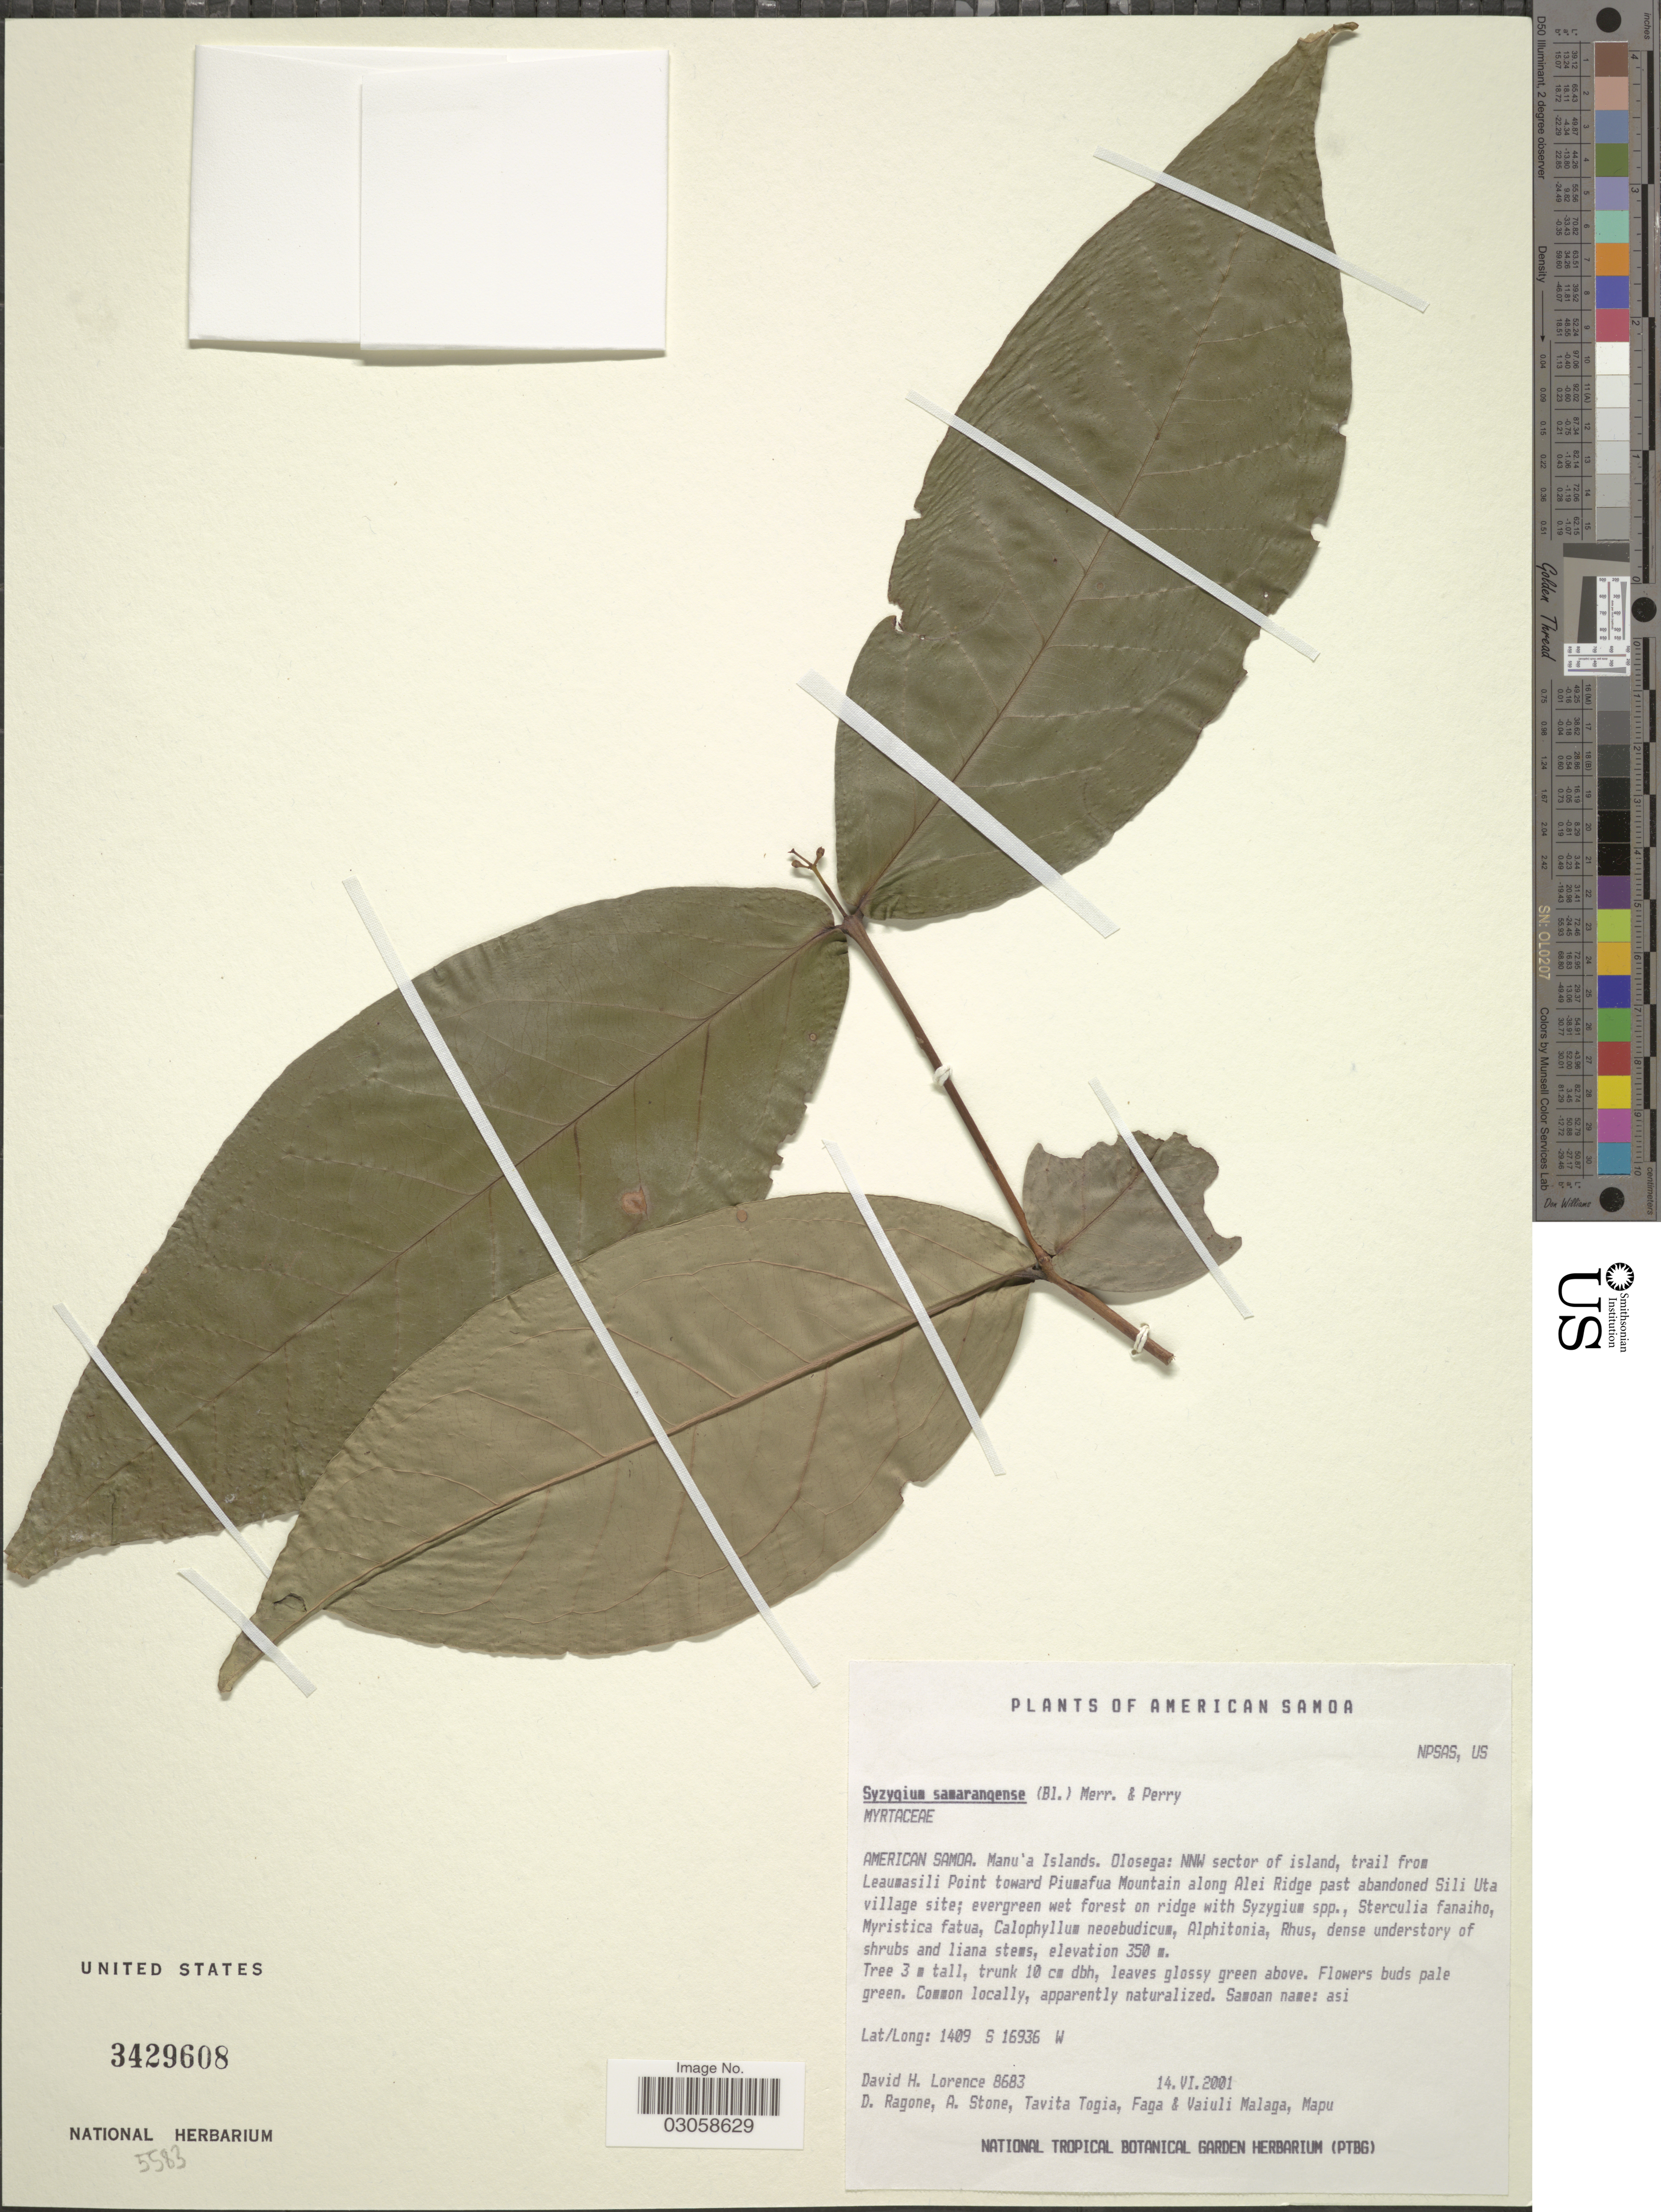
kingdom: Plantae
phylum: Tracheophyta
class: Magnoliopsida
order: Myrtales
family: Myrtaceae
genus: Syzygium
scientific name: Syzygium samarangense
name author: (Blume) Merr. & L.M. Perry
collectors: D. Lorence, D. Ragone, A. Stone, T. Togia & et al.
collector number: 8683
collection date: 2001-06-14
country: American Samoa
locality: Manu'a Islands. Olosega: NNW sector of island, trail from Leaumasili Point toward Piumafua Mountain alond Alei Ridge past abandoned Sili Uta village site.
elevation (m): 350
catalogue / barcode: US 3429608